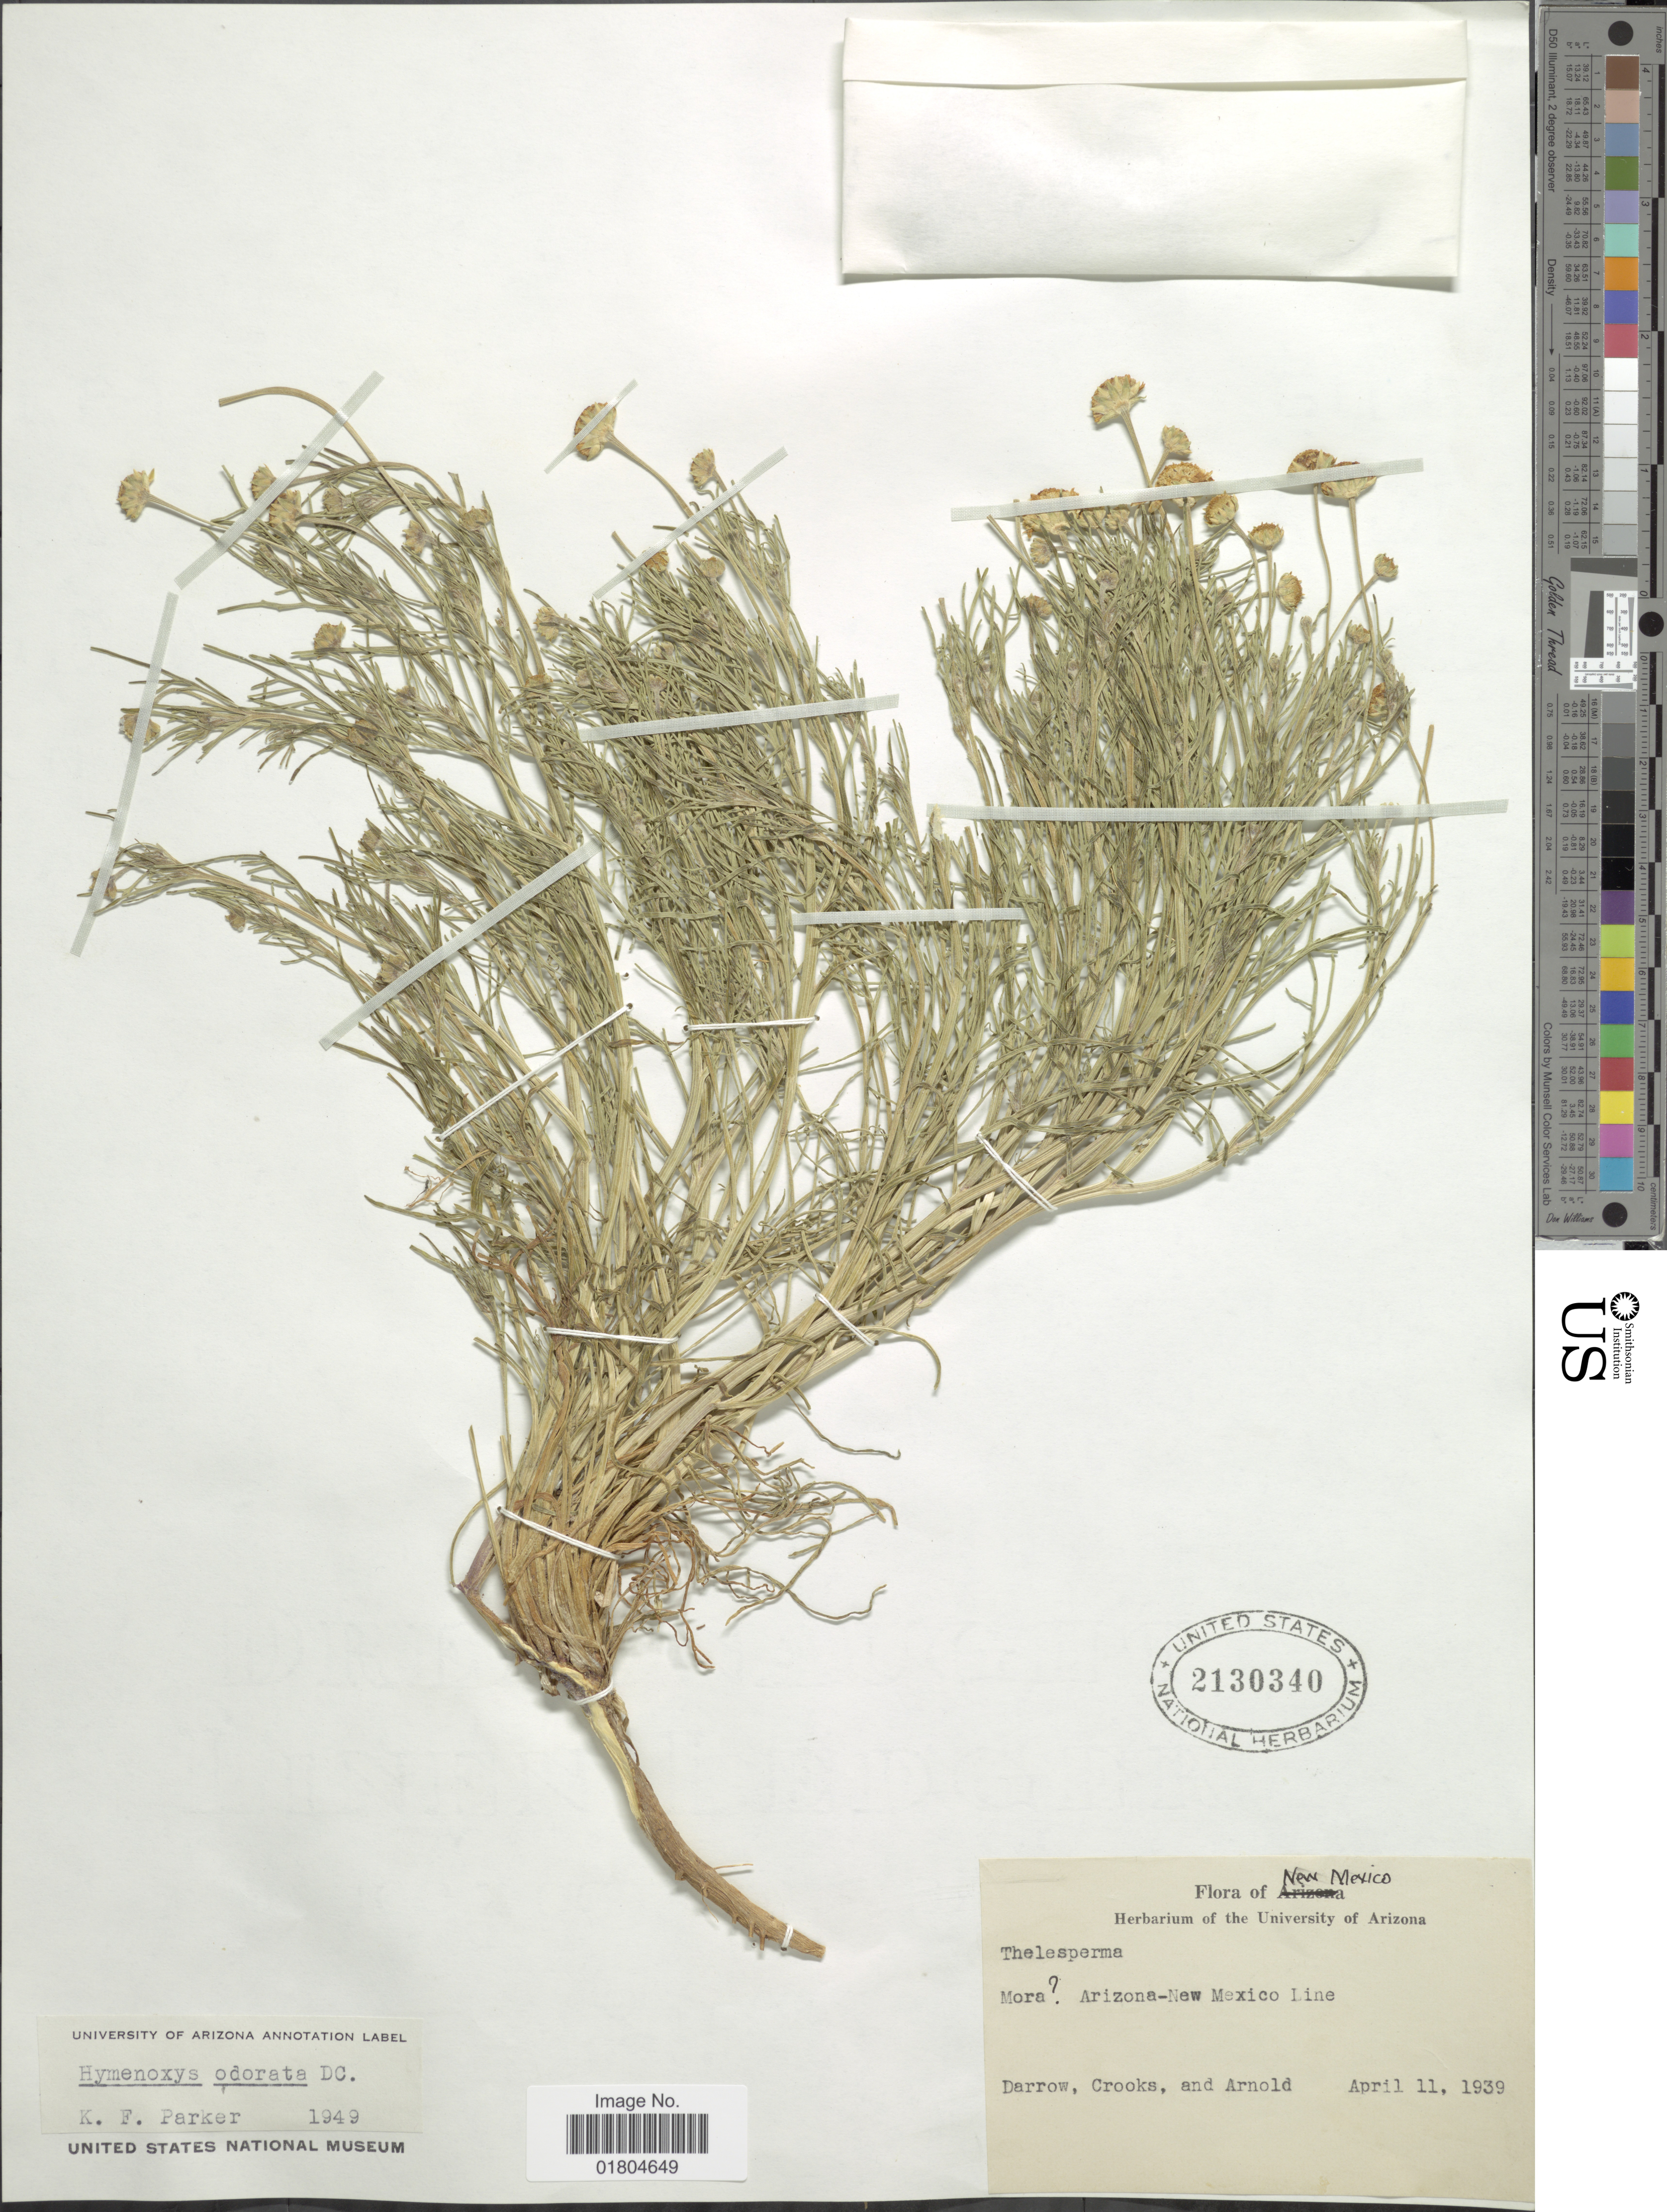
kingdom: Plantae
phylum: Tracheophyta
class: Magnoliopsida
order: Asterales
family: Asteraceae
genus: Hymenoxys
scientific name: Hymenoxys odorata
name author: DC.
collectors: -. Darrow, -. Crooks & -. Arnold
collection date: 1939-04-11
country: United States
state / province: New Mexico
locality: Mora [unsure placement] Arizona-New Mexico Line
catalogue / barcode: US 2130340